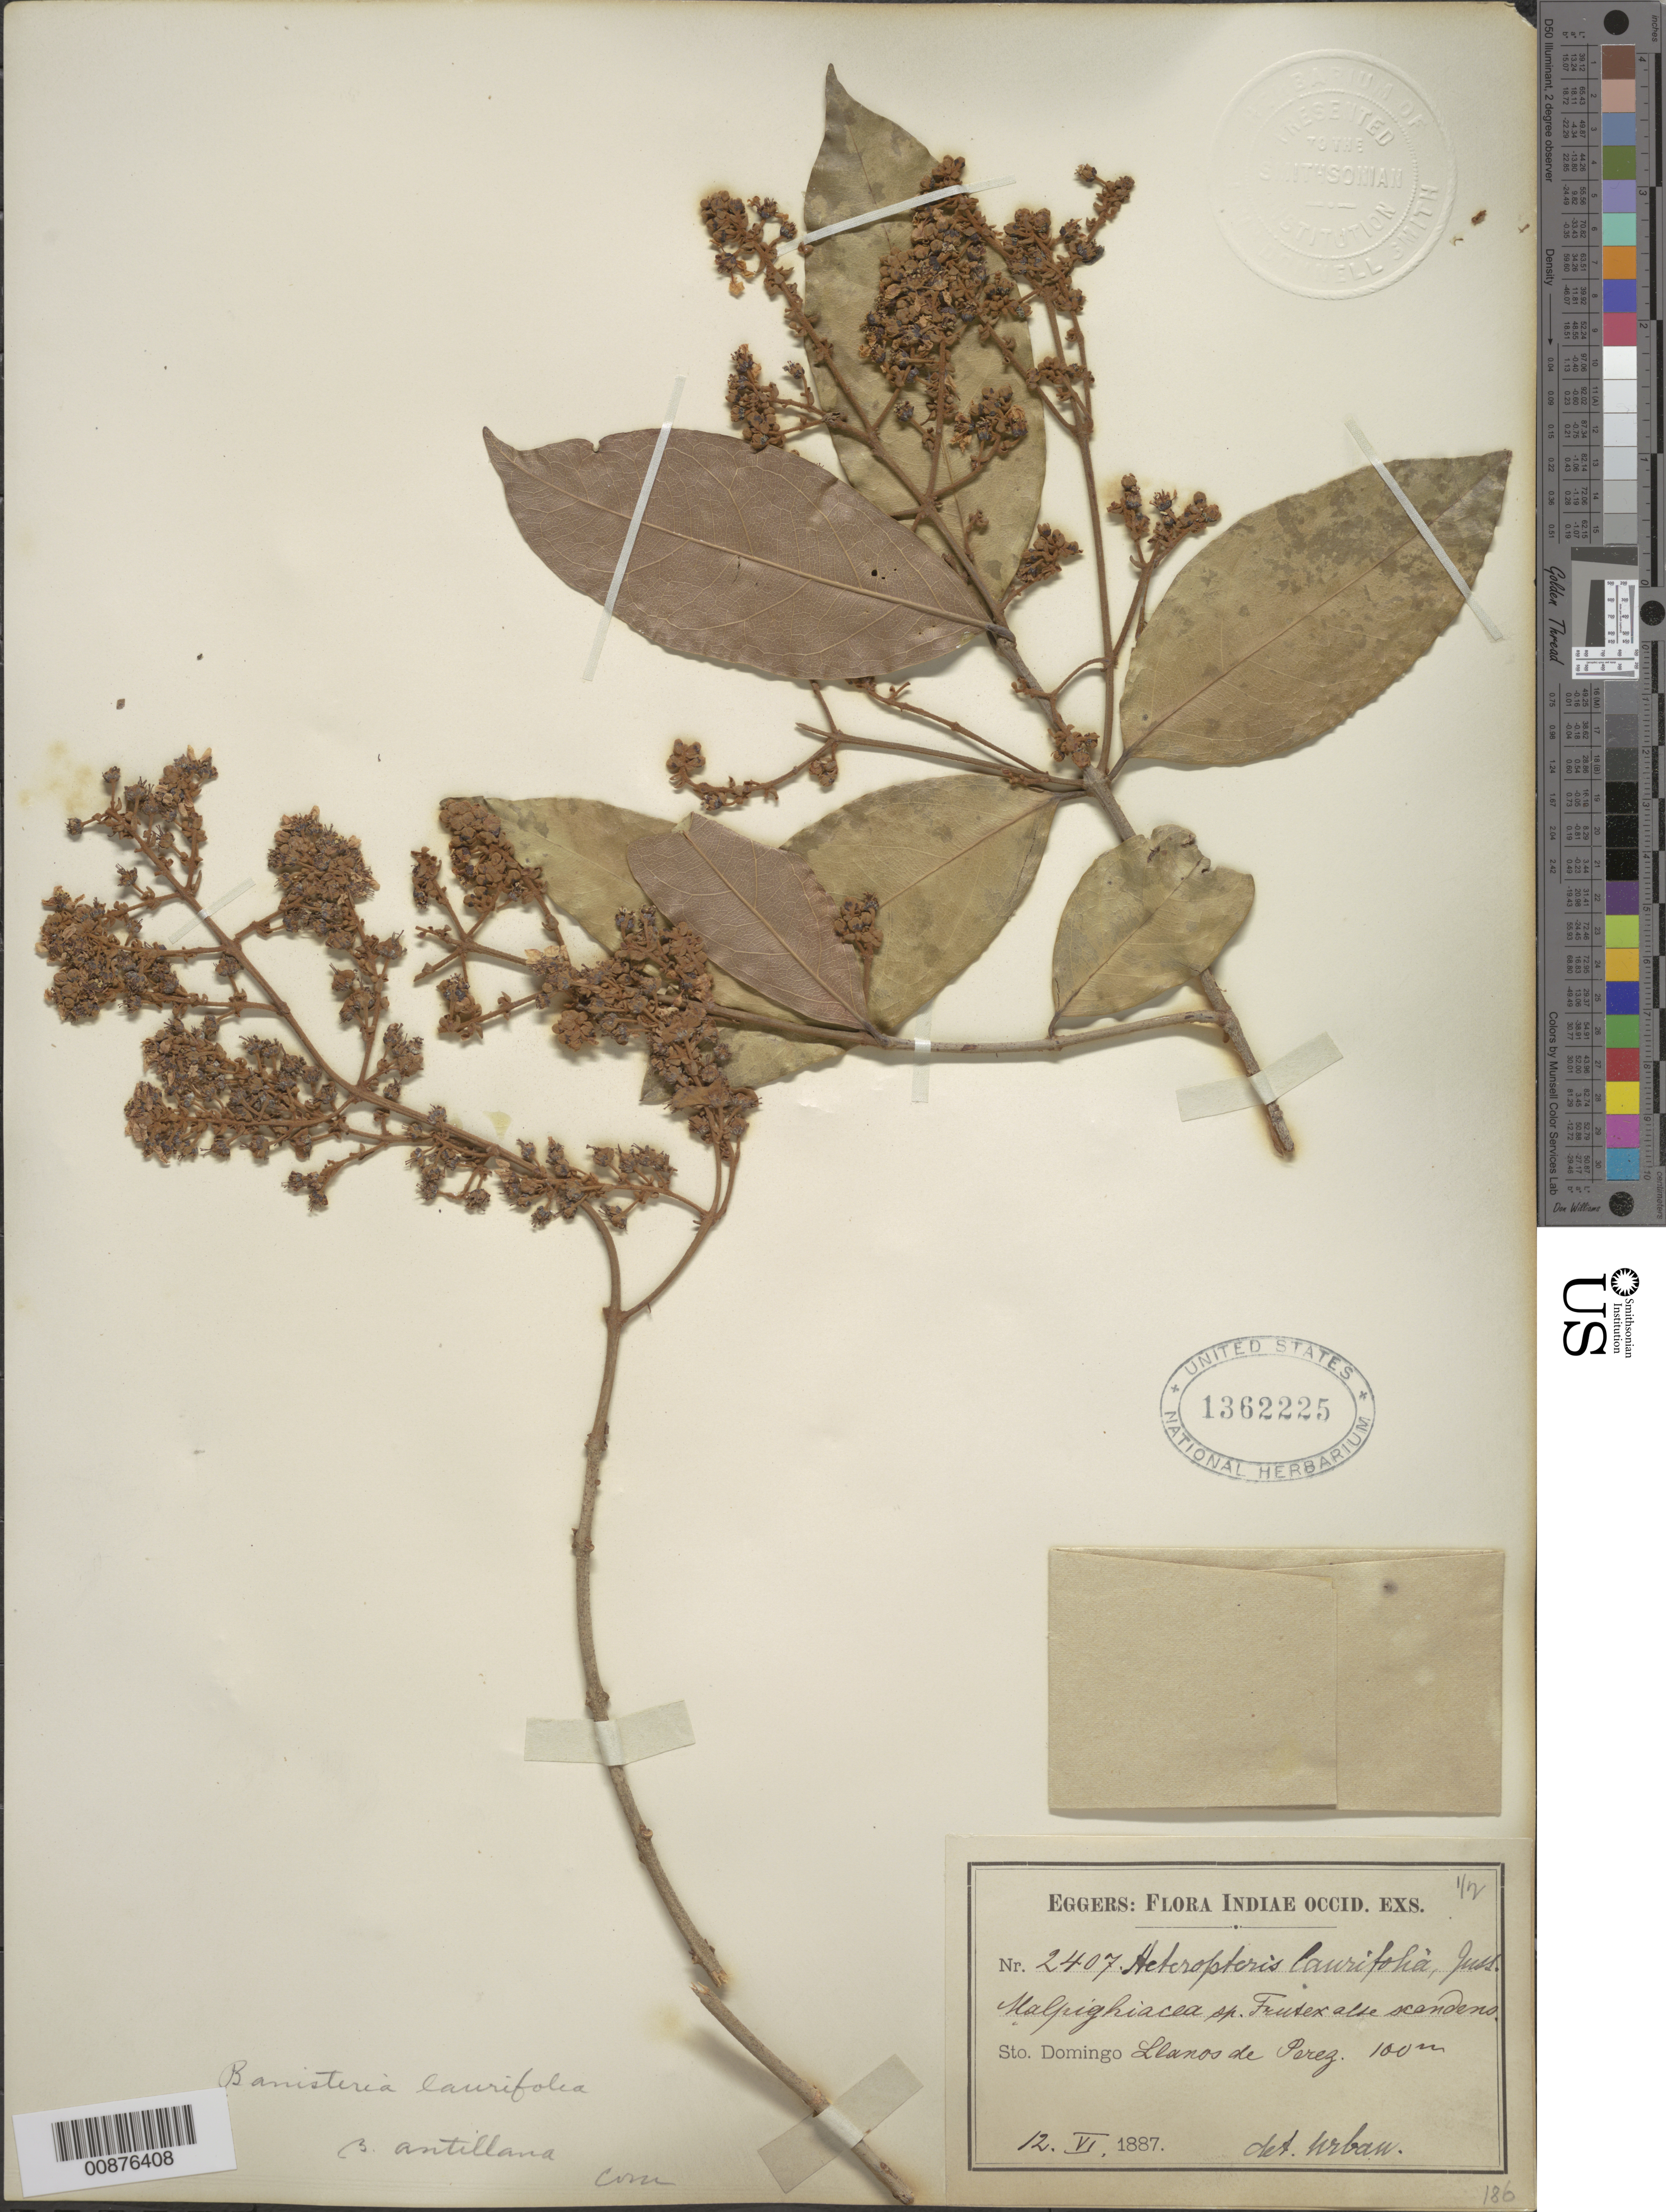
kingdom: Plantae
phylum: Tracheophyta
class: Magnoliopsida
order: Malpighiales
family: Malpighiaceae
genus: Heteropterys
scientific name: Heteropterys laurifolia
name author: (L.) A. Juss.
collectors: -. Eggers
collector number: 2407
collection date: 1887-06-12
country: Dominican Republic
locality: Indiae Occid. Sto. Domingo Llanos de Perez.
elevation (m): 100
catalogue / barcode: US 1362225